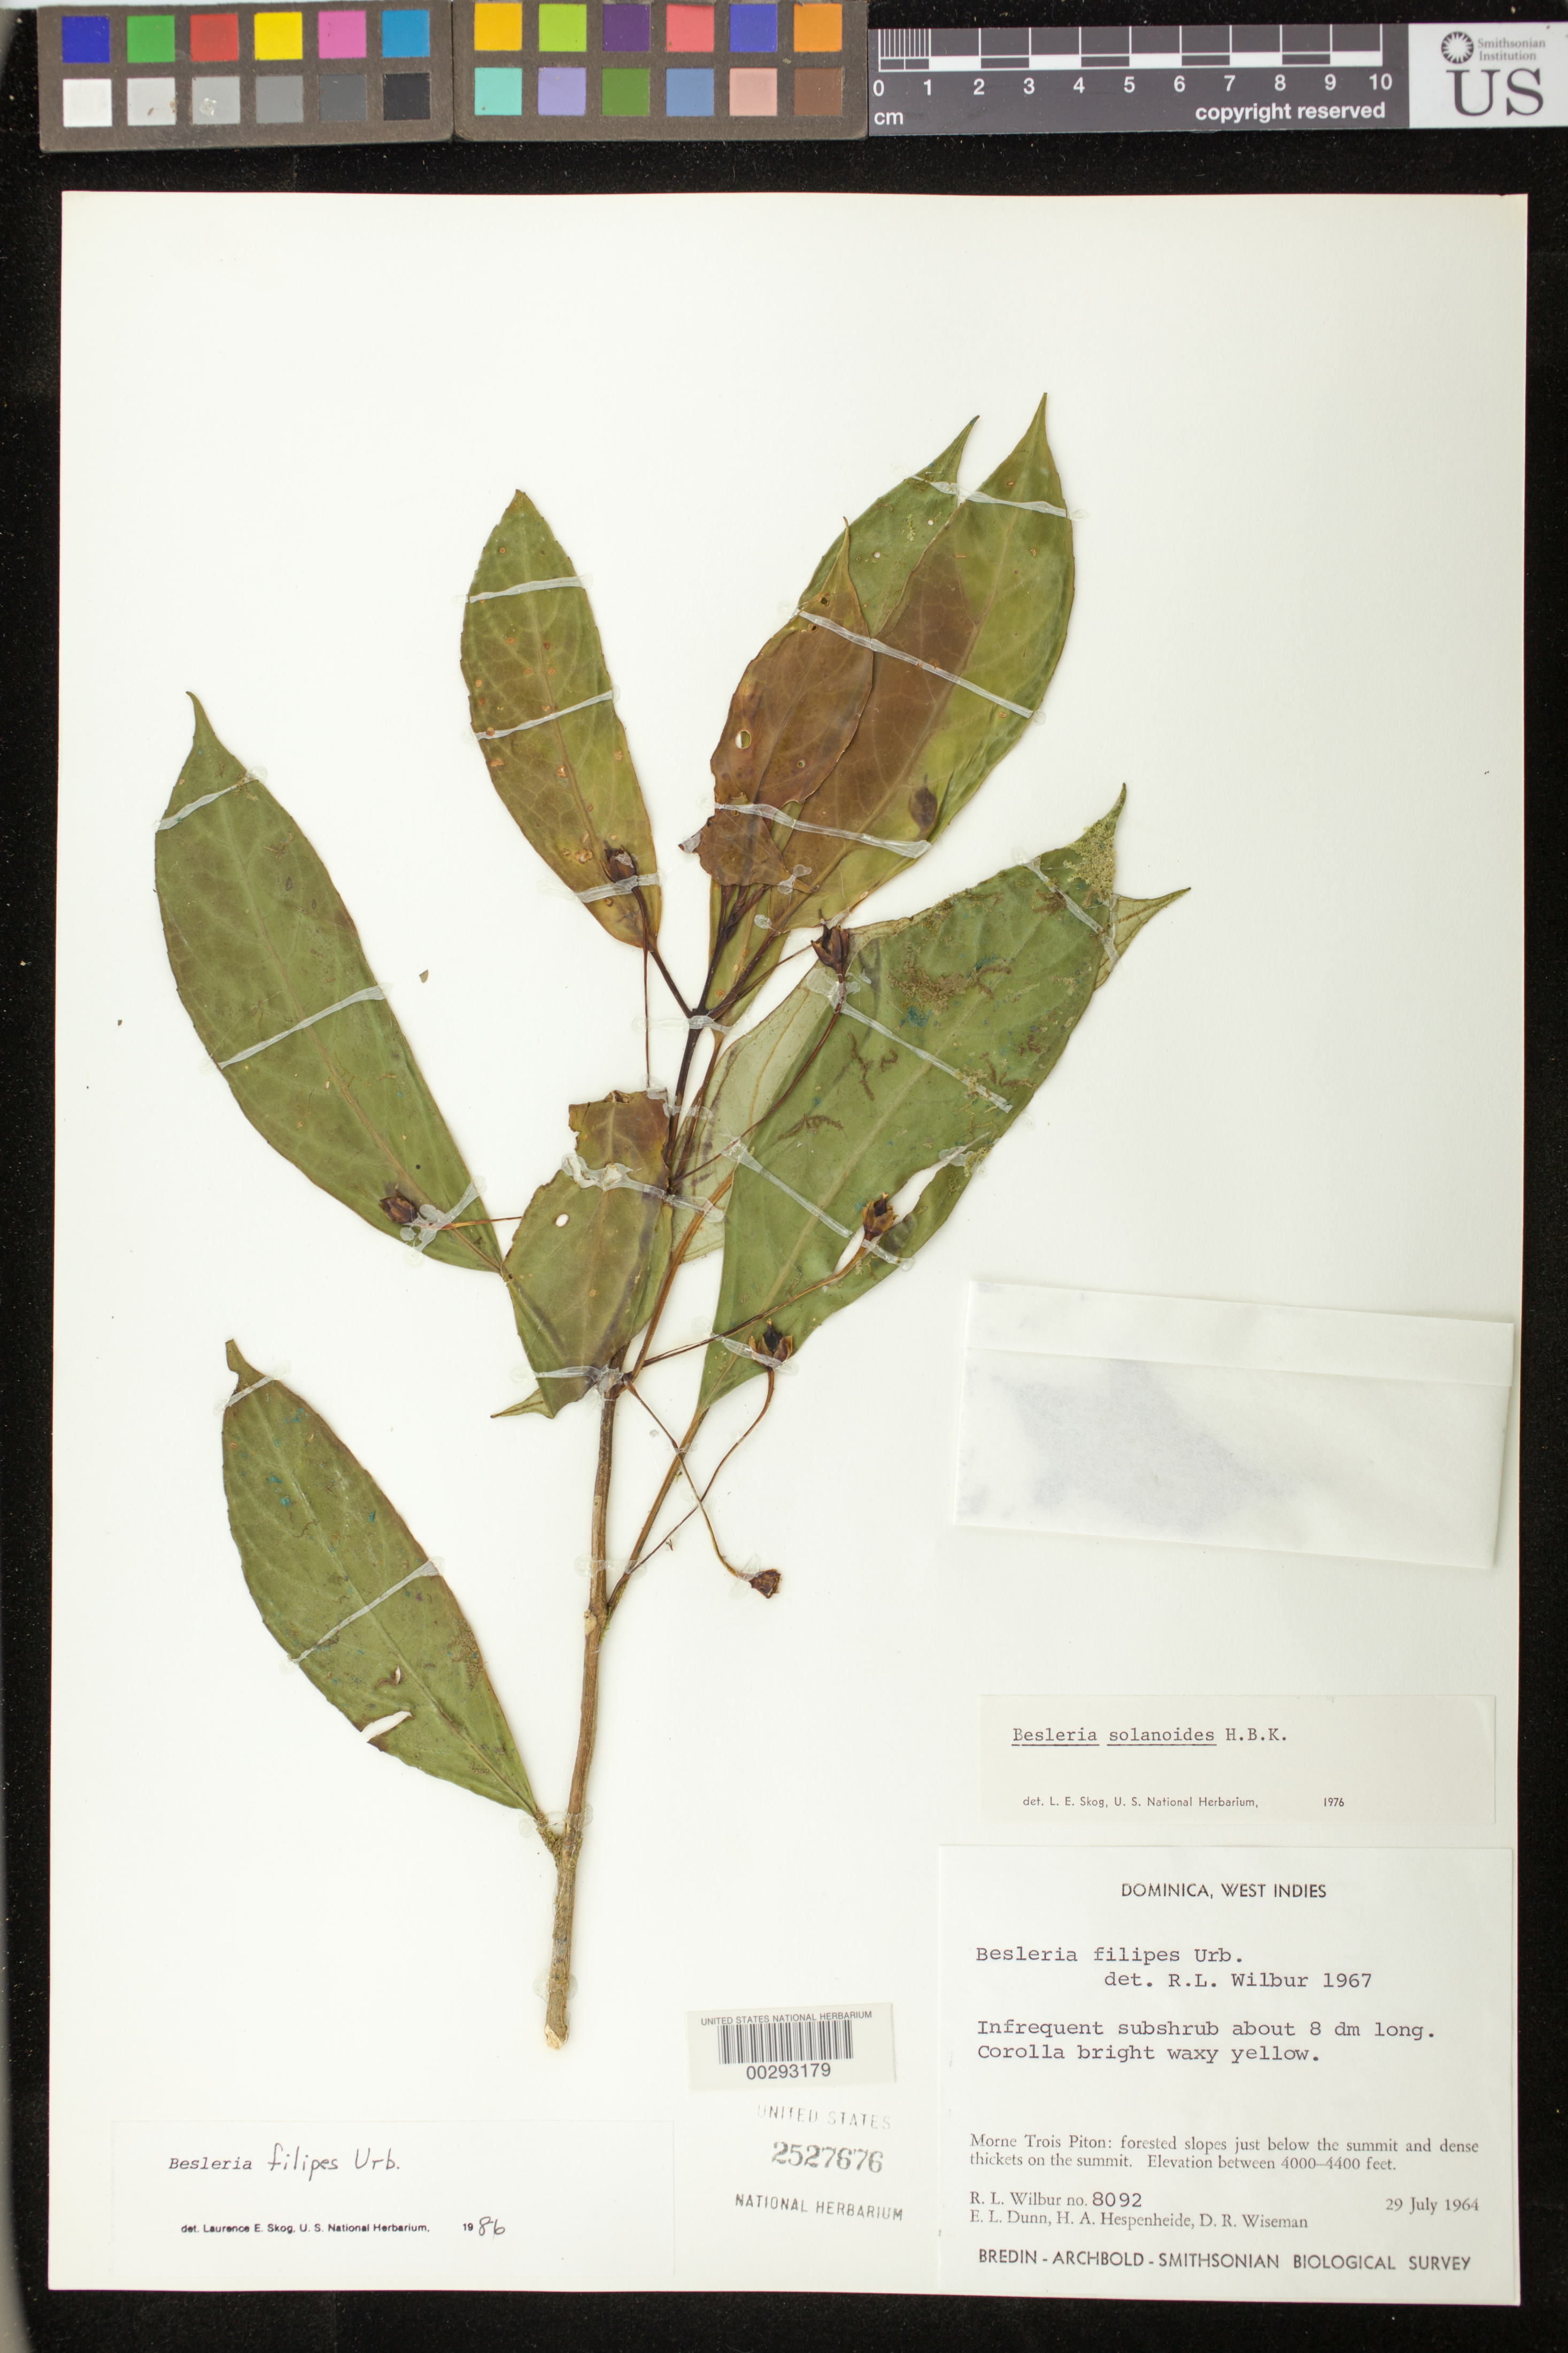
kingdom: Plantae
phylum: Tracheophyta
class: Magnoliopsida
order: Lamiales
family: Gesneriaceae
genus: Besleria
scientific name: Besleria filipes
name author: Urb.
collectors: R. L. Wilbur, E. Dunn, H. A. Hespenheide & D. R. Wiseman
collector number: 8092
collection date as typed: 29 Jul 1964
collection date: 1964-07-29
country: Dominica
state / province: St. Paul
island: Dominica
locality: Morne Trois Pitons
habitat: Forested slopes and dense thickets on the summit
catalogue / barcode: US 2527676